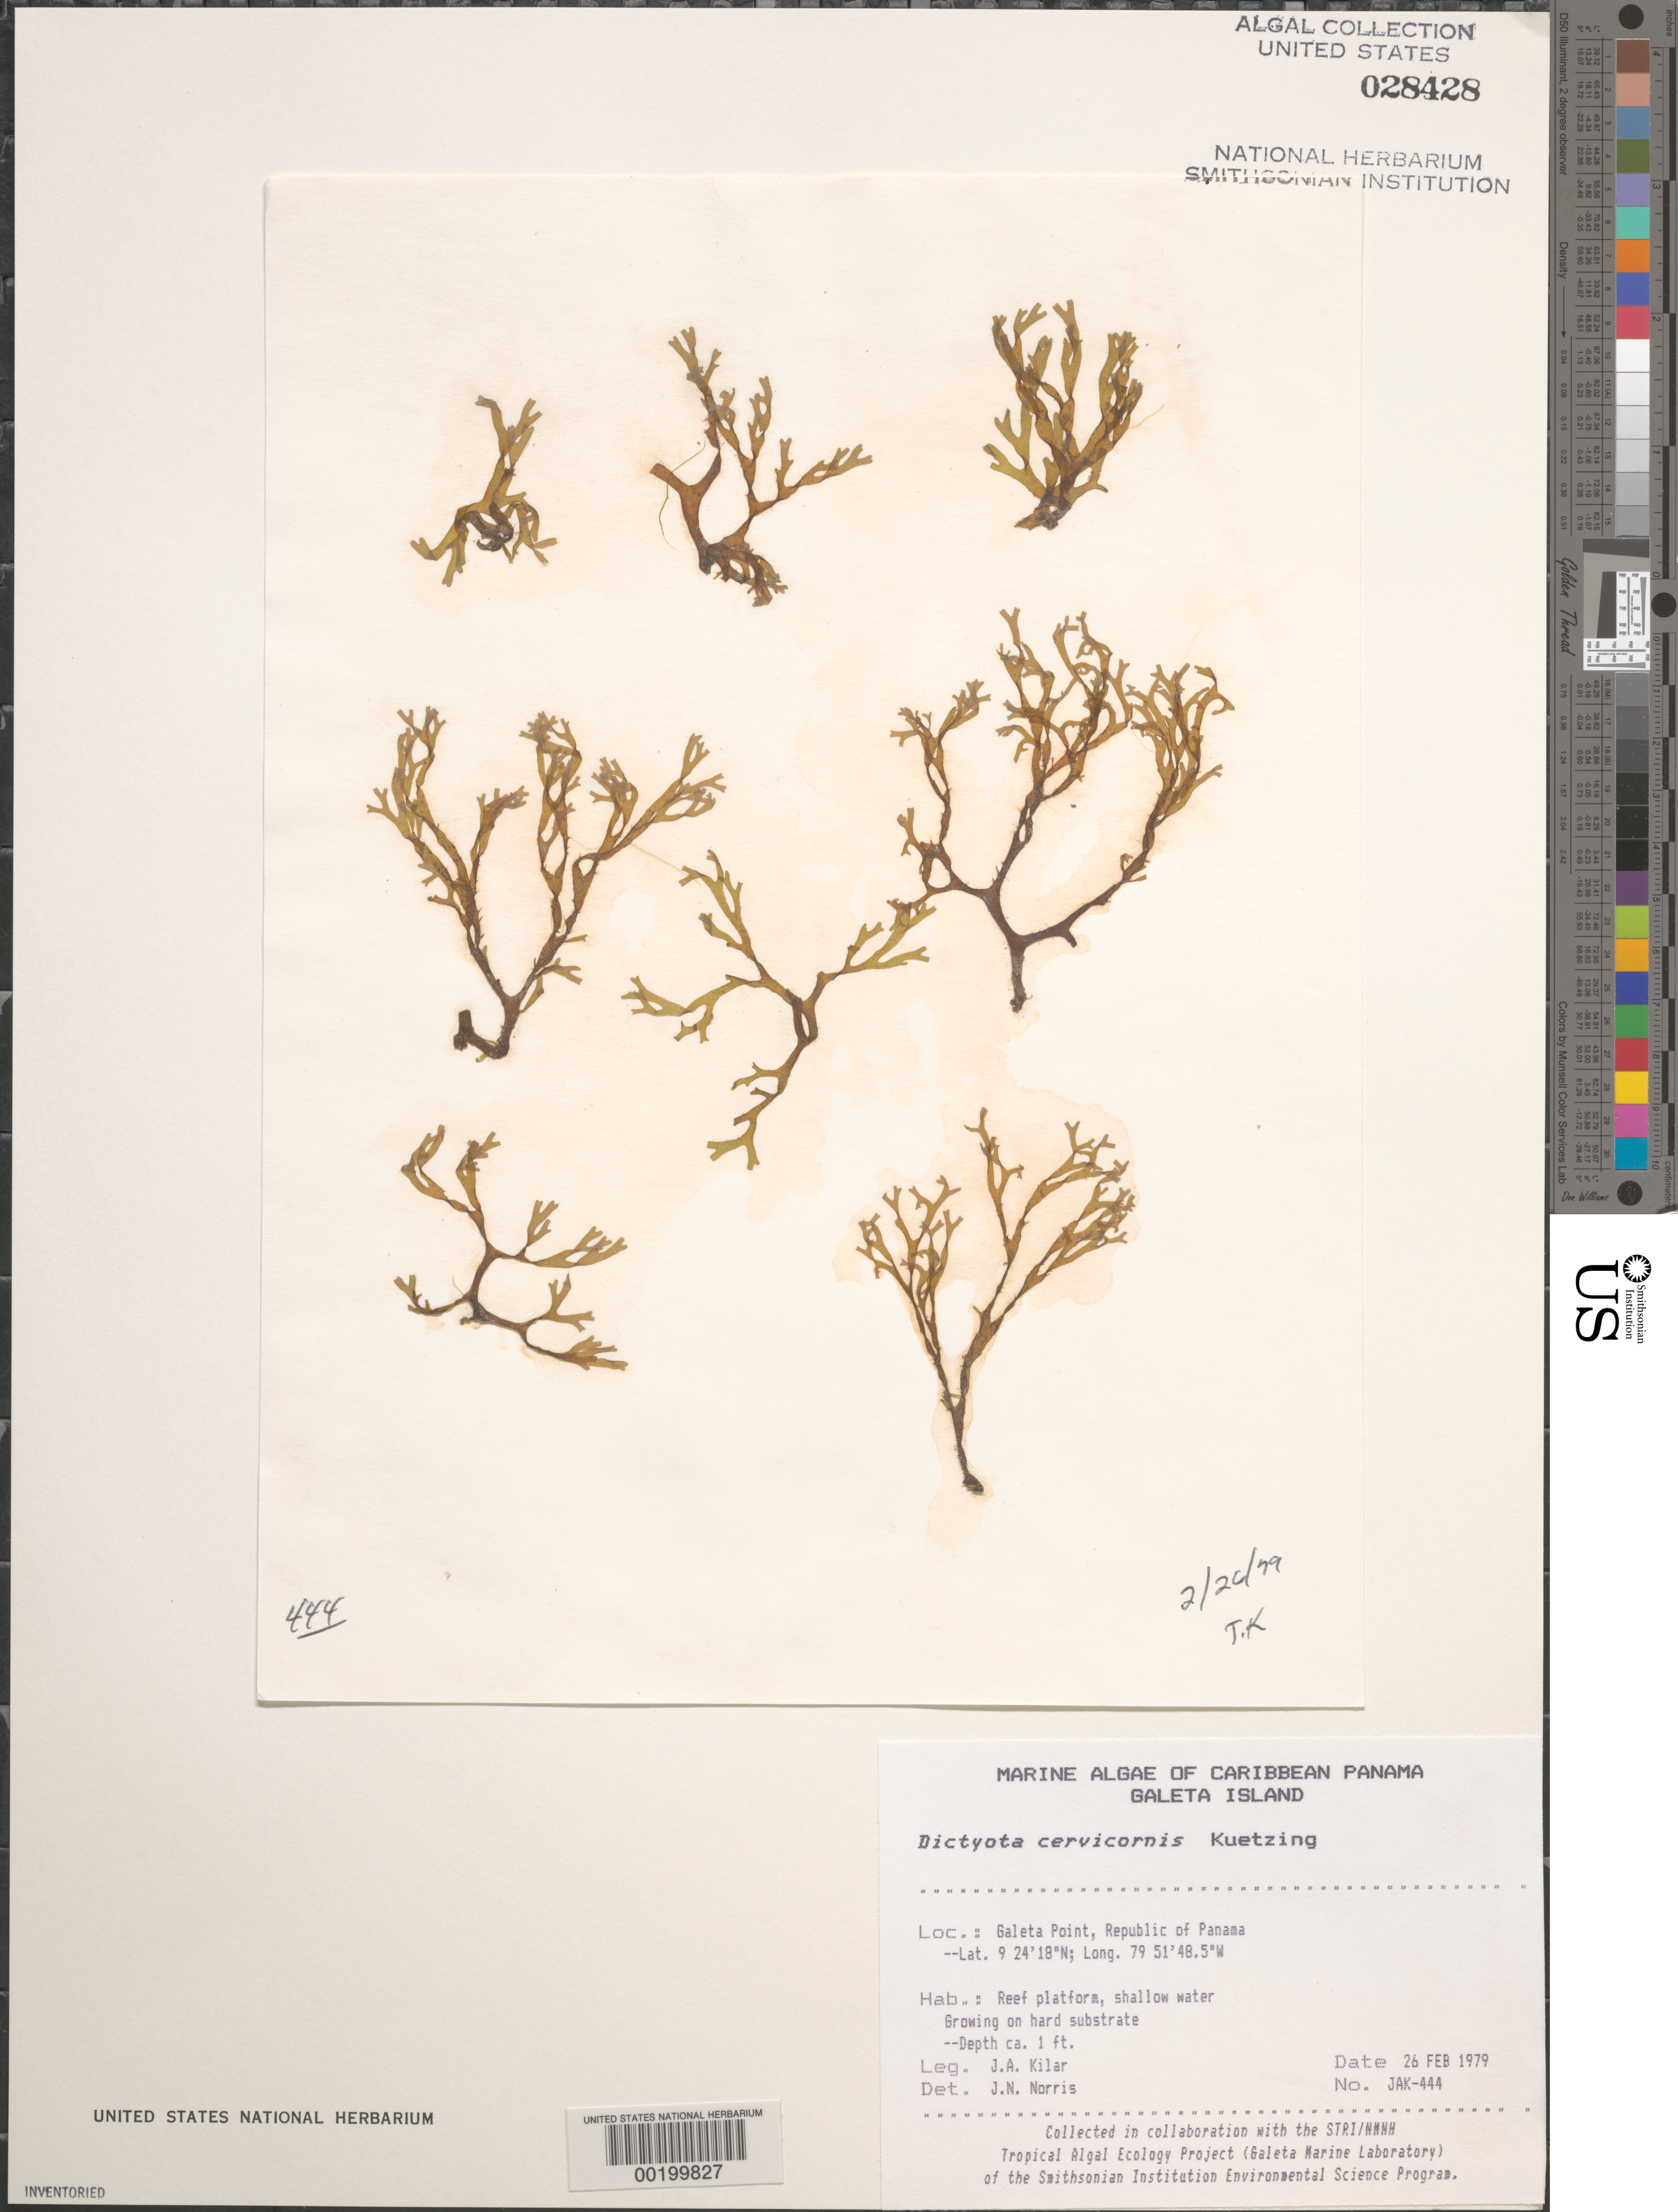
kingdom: Chromista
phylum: Ochrophyta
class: Phaeophyceae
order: Dictyotales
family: Dictyotaceae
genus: Dictyota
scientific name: Dictyota cervicornis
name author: Kütz.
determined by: Norris, James N.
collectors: J. A. Kilar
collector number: JAK-444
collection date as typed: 26 Feb 1979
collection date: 1979-02-26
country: Panama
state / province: Colón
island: Galeta Island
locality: Galeta Point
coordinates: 9 24' 18" N, 79 51' 48.5" W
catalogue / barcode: US 28428